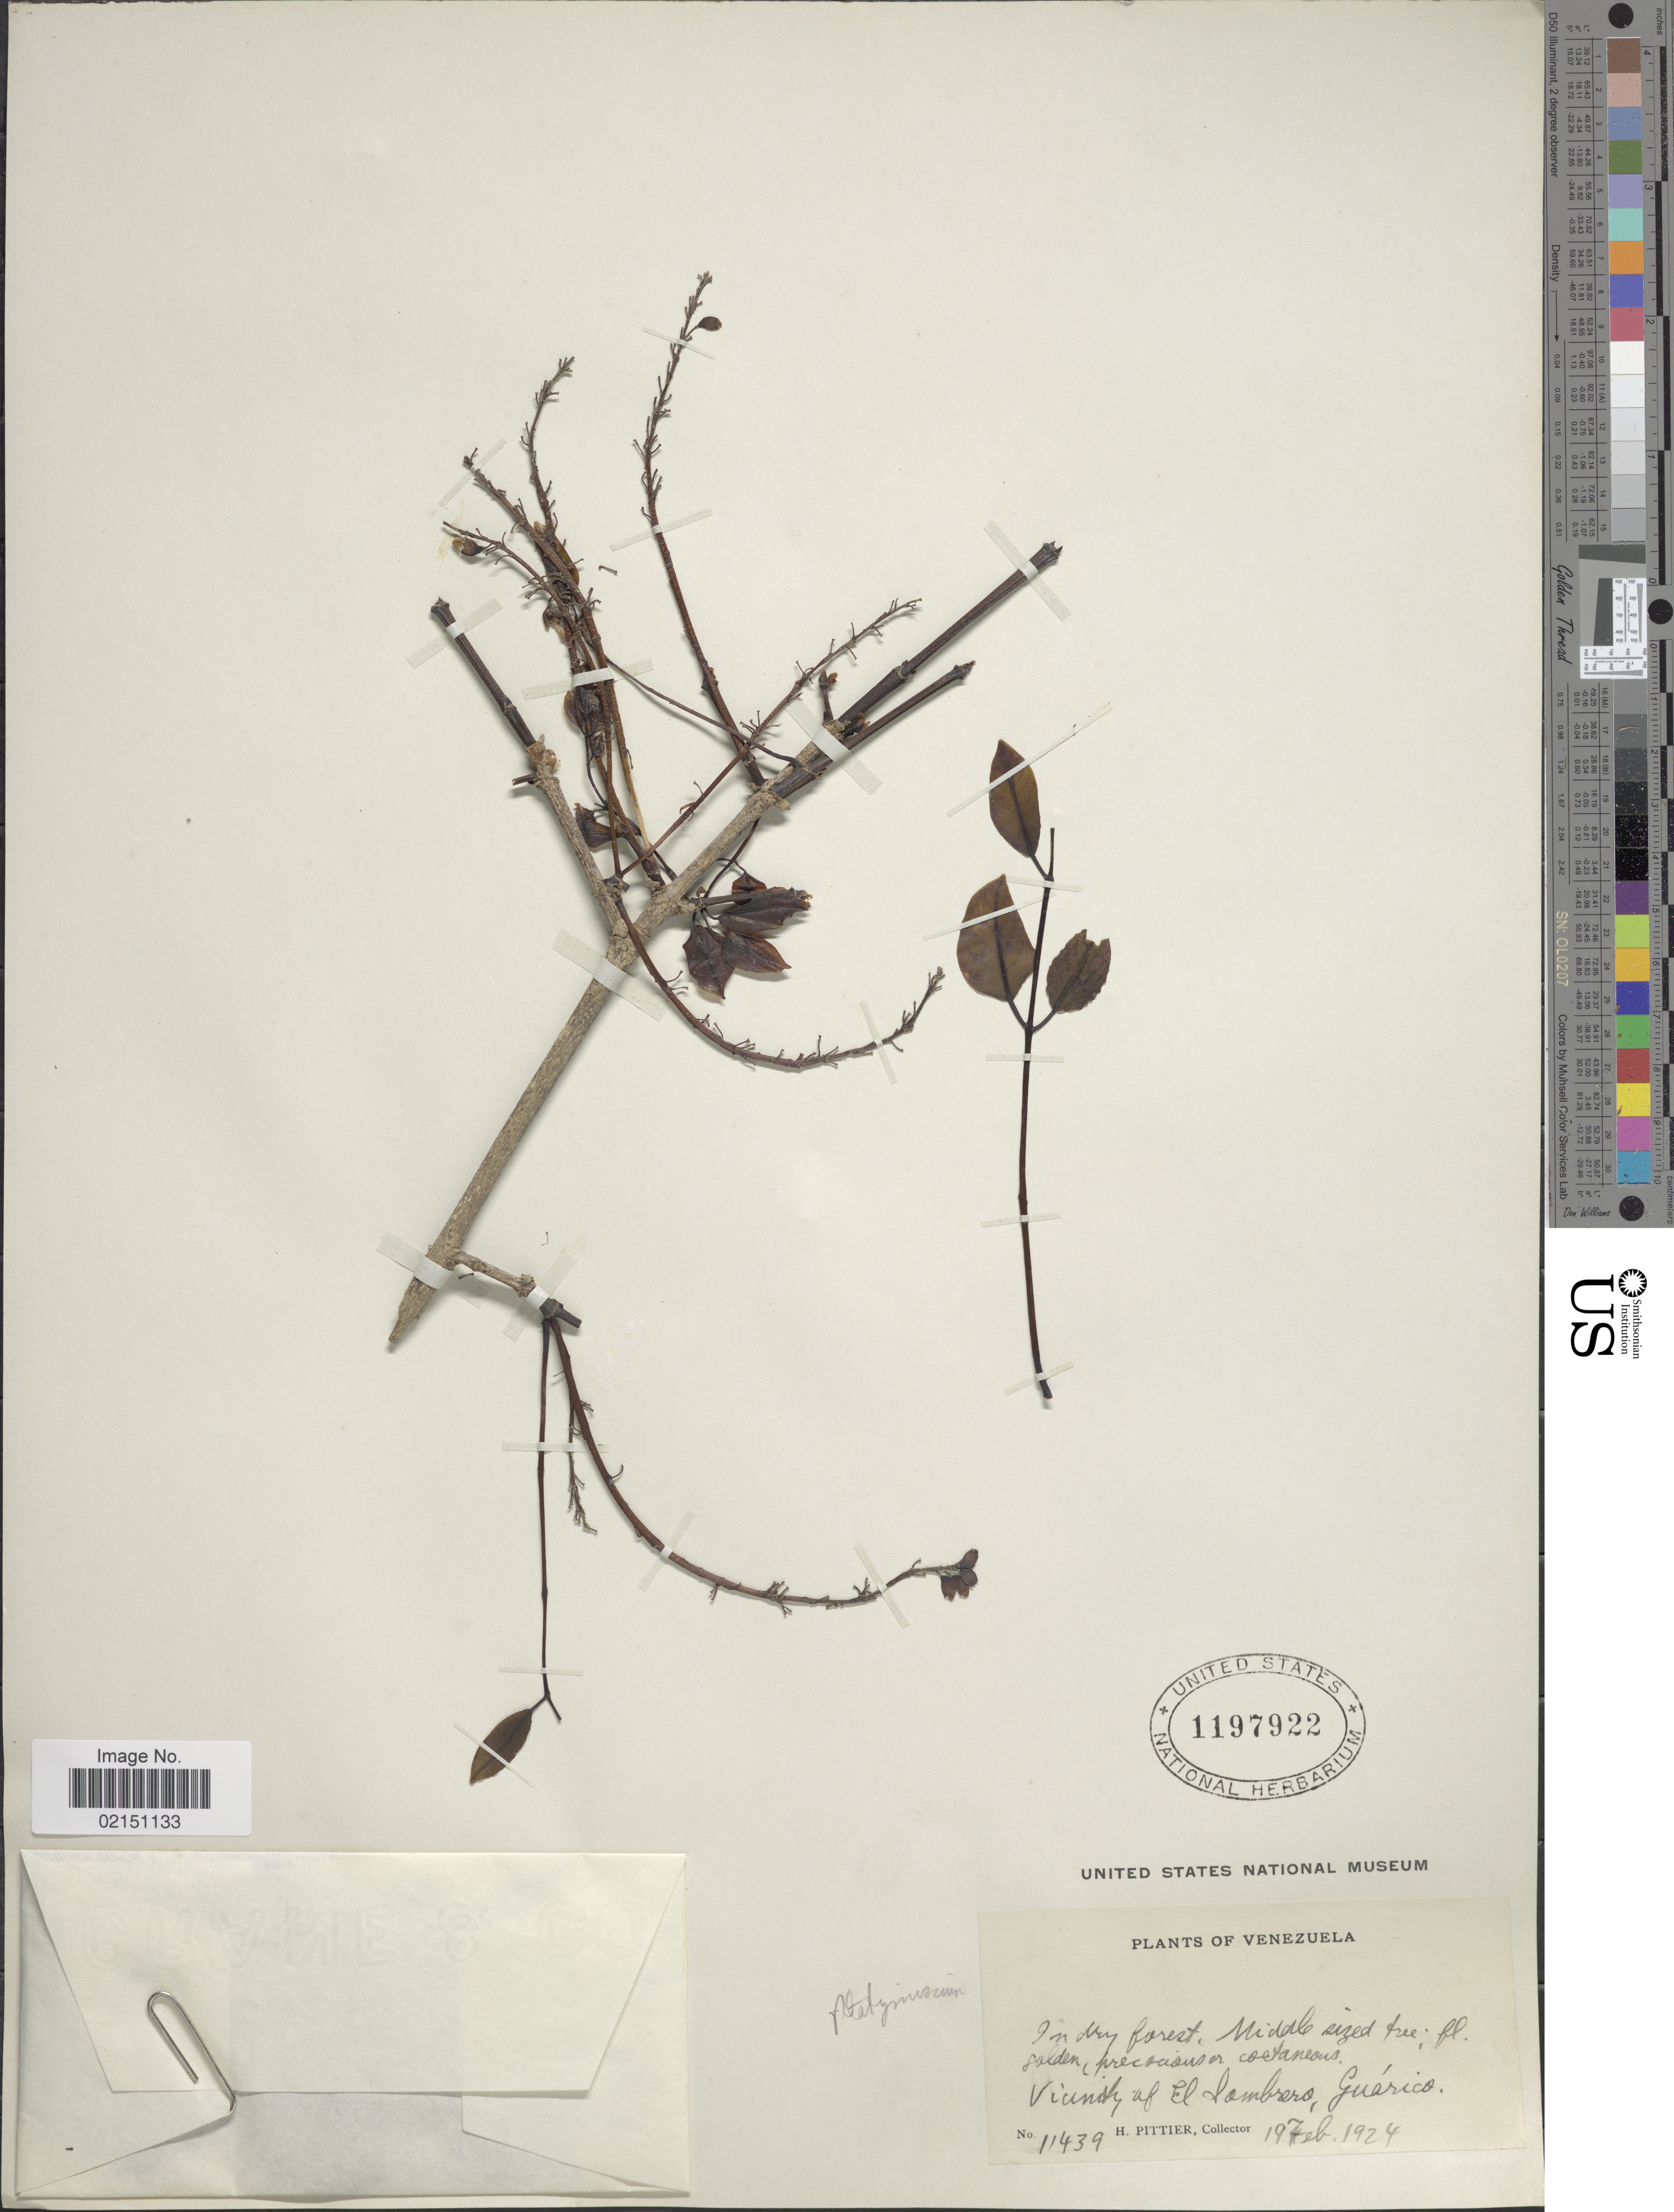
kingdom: Plantae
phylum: Tracheophyta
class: Magnoliopsida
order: Fabales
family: Fabaceae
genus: Platymiscium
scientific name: Platymiscium pinnatum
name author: (Jacq.) Dugand G.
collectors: H. F. Pittier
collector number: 11439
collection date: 1924-02-19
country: Venezuela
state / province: Guárico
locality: Vicinity of El Sombrero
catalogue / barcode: US 1197922